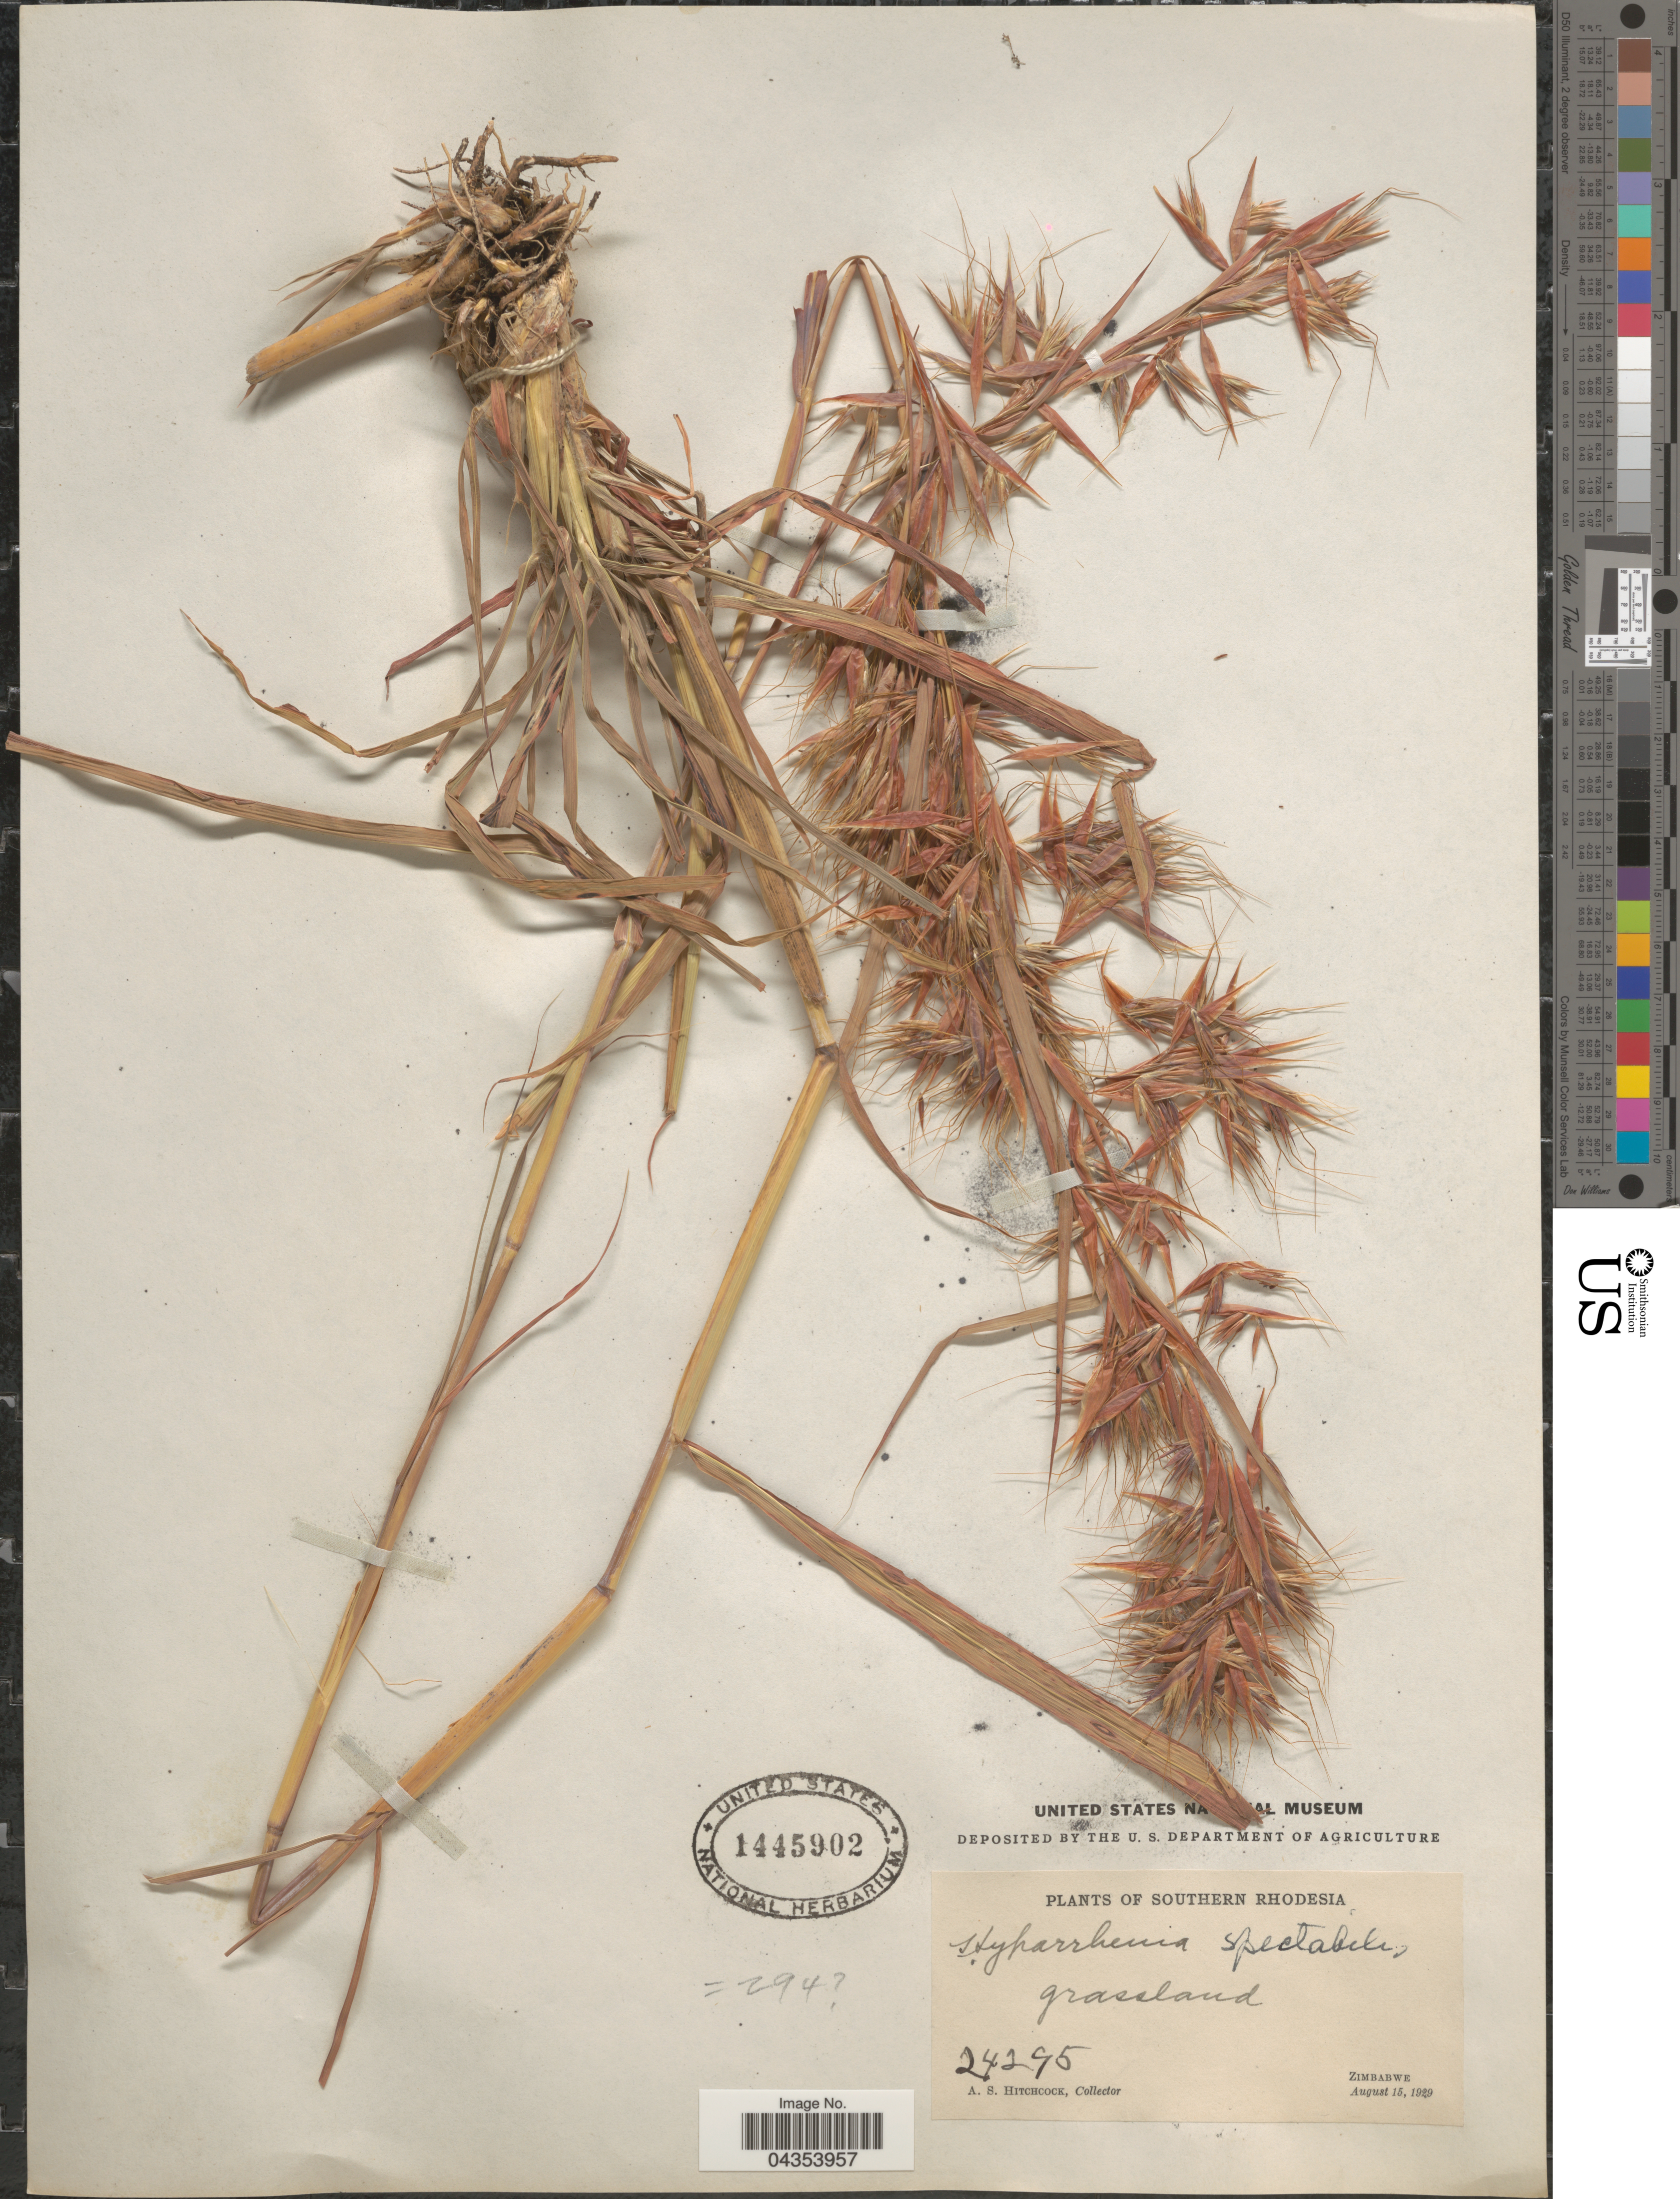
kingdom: Plantae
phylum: Tracheophyta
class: Liliopsida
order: Poales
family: Poaceae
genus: Hyparrhenia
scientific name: Hyparrhenia variabilis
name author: Stapf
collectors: A. S. Hitchcock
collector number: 24295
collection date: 1929-08-15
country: Zimbabwe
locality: Southern Rhodesia.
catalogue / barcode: US 1445902